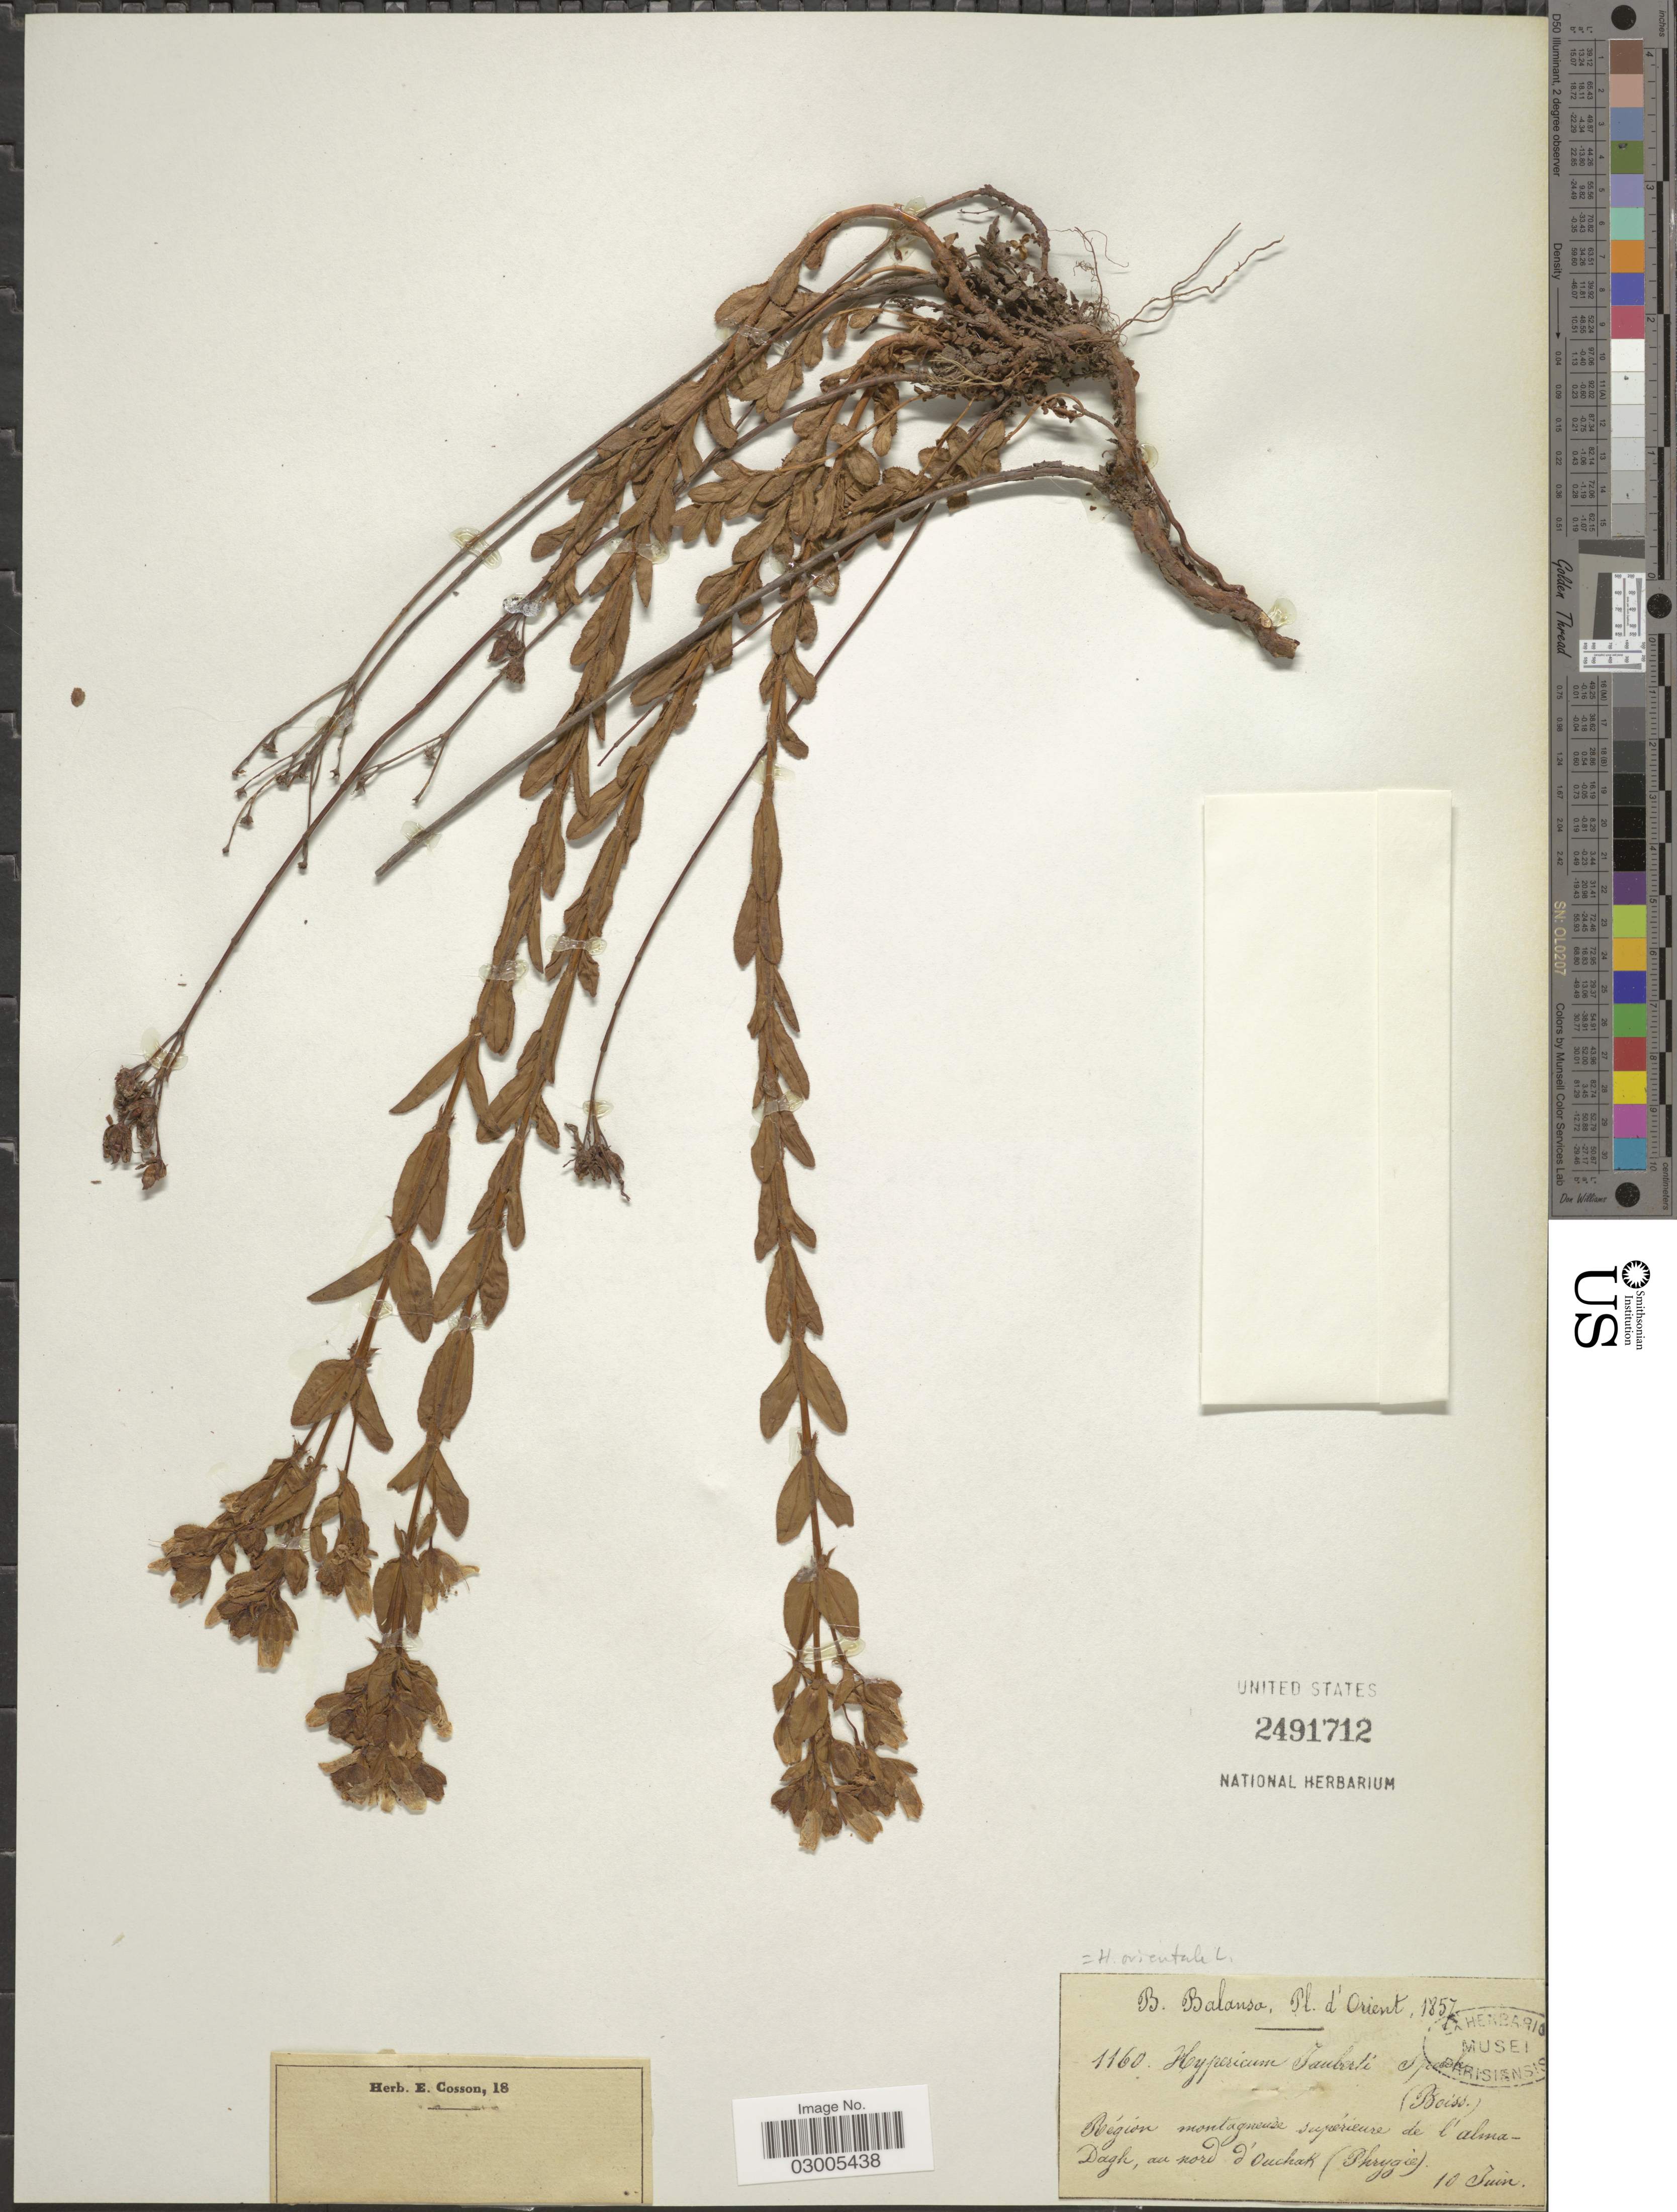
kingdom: Plantae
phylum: Tracheophyta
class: Magnoliopsida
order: Malpighiales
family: Hypericaceae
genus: Hypericum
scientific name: Hypericum orientale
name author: L.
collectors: B. Balansa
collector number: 1160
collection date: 1857-06-10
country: Turkey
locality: Orient. Région montagneuse supérieure de l'alma-Dagh, au nord d'Ouchak (Phrygie).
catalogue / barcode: US 2491712